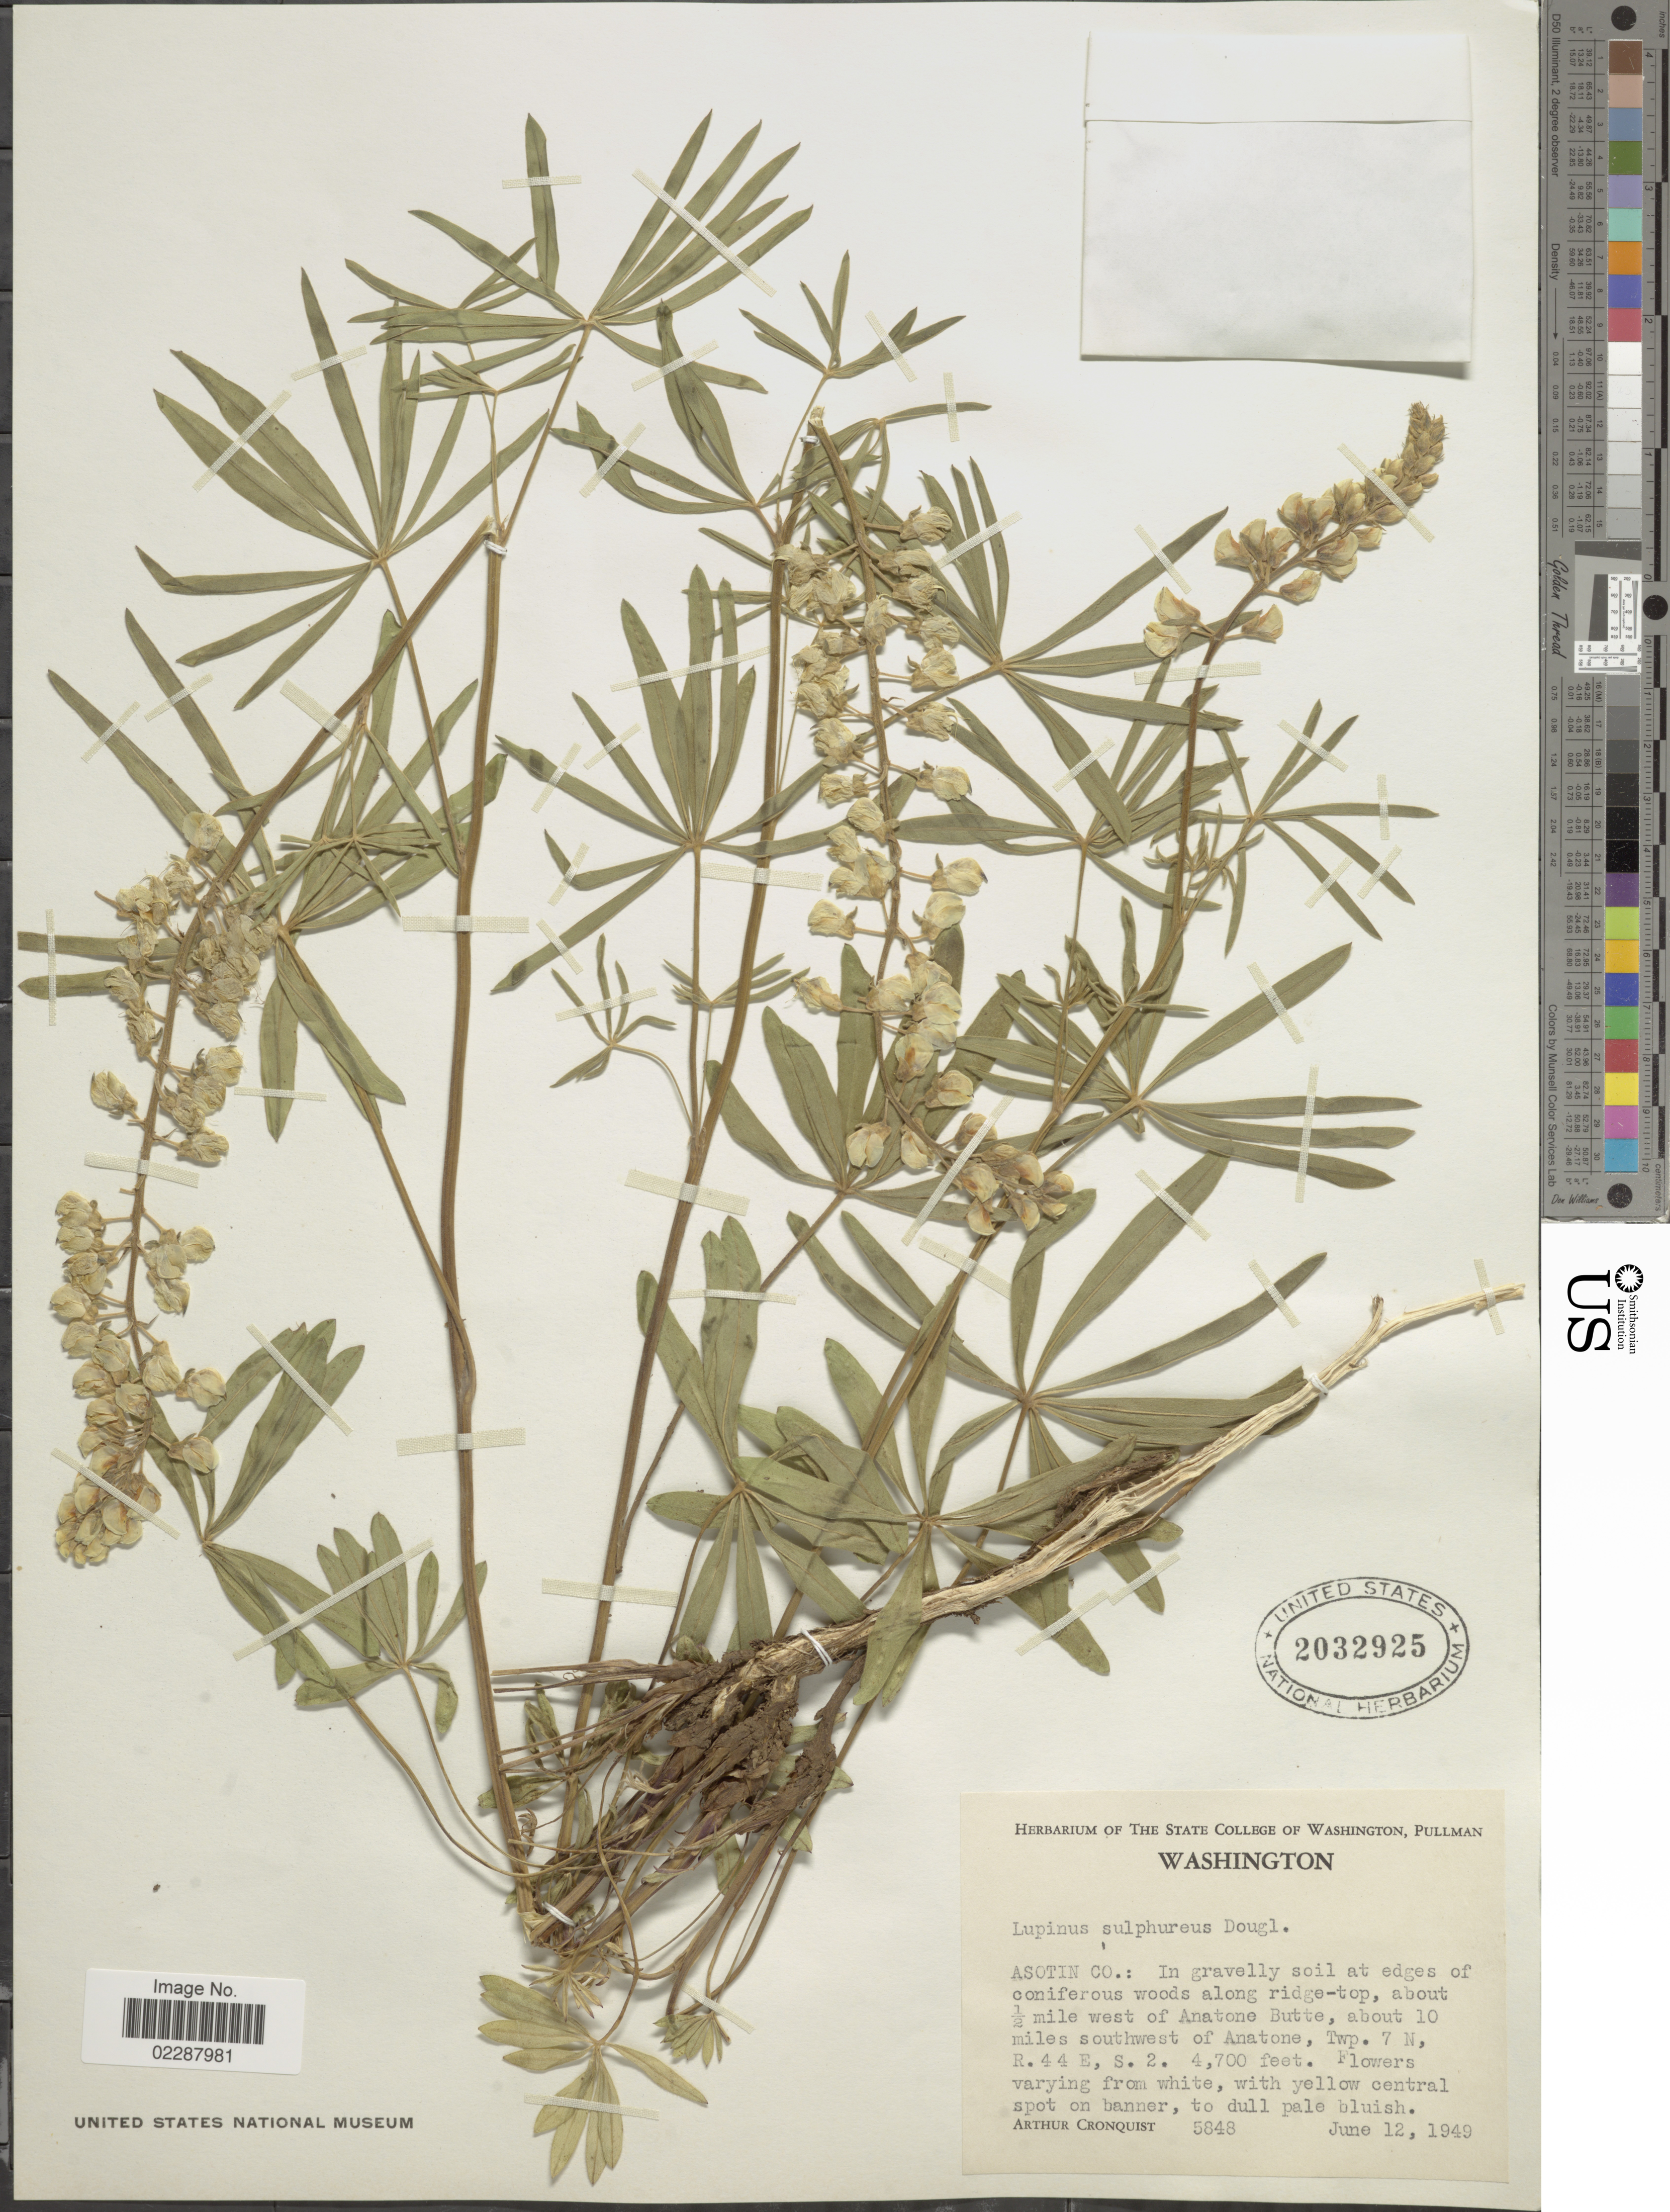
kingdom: Plantae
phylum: Tracheophyta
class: Magnoliopsida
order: Fabales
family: Fabaceae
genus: Lupinus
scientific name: Lupinus sulphureus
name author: Douglas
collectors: A. J. Cronquist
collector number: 5848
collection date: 1949-06-12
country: United States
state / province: Washington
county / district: Asotin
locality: Asotin Co.: about ½ mile west of Anatone Butte, about 10 miles southwest of Anatone, Twp. 7 N, R44E, S.2.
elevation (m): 1433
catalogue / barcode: US 2032925